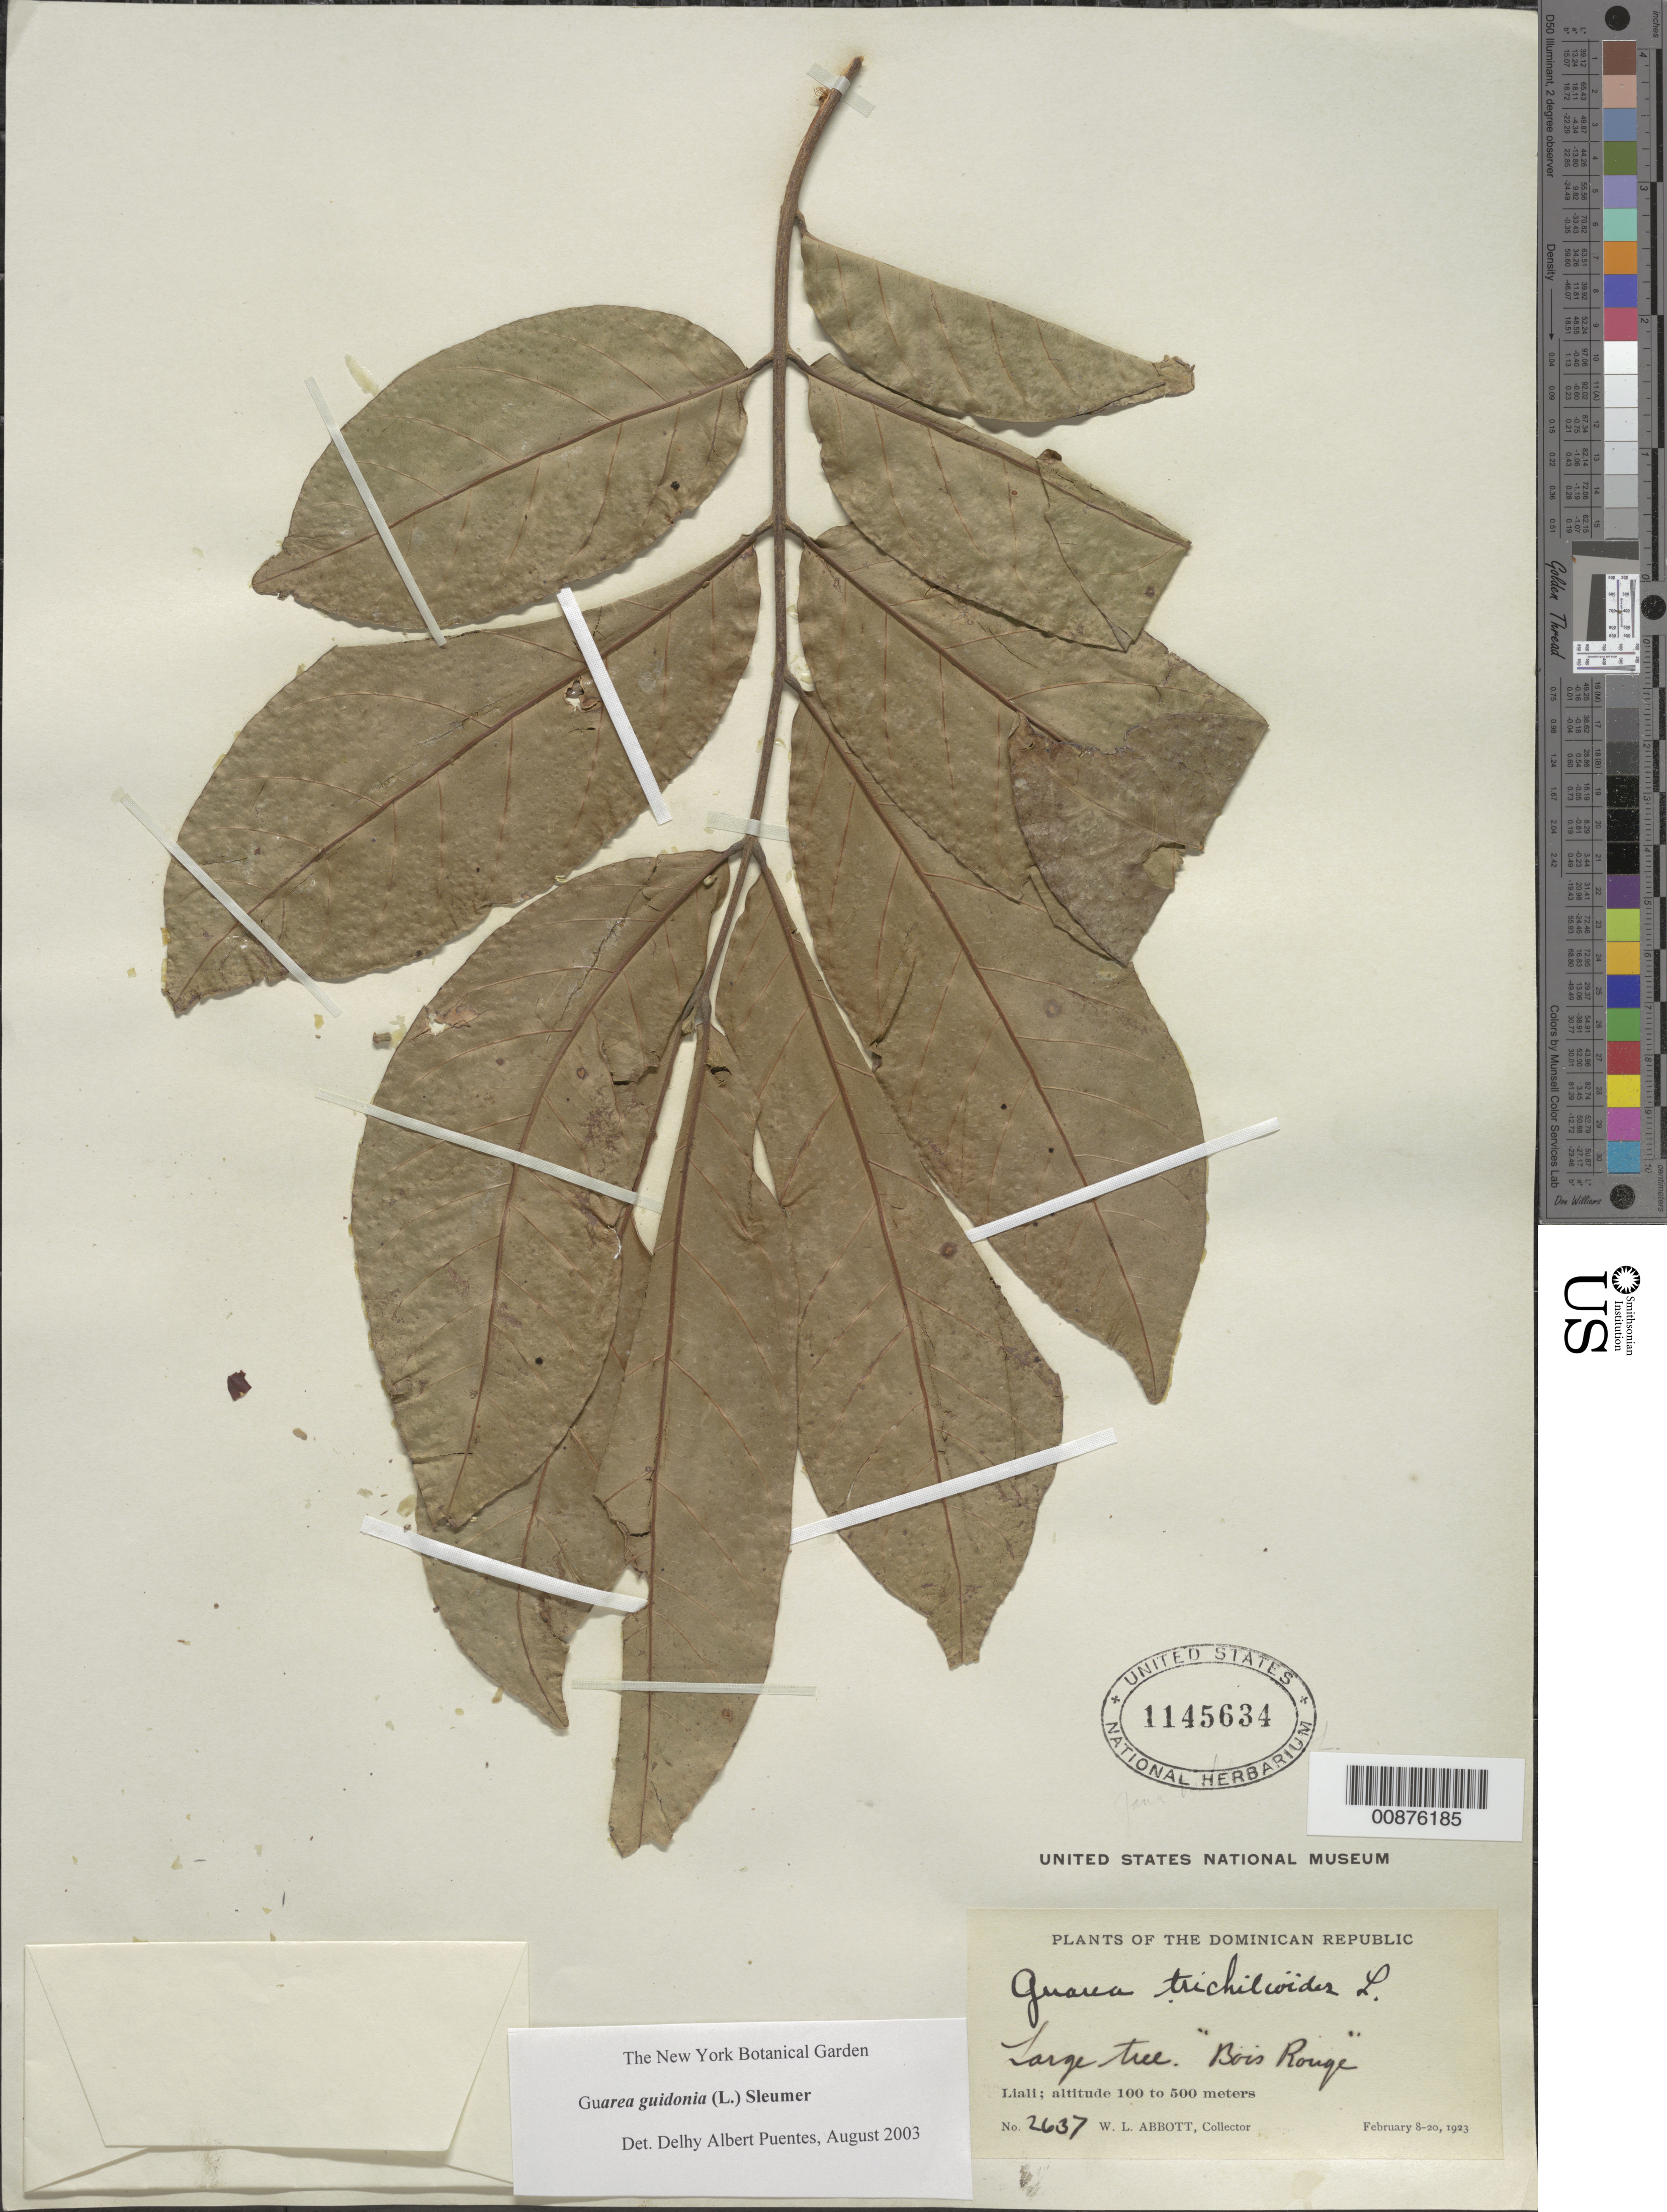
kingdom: Plantae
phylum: Tracheophyta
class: Magnoliopsida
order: Sapindales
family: Meliaceae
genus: Guarea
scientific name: Guarea guidonia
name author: (L.) Sleumer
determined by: Puentes, D. A.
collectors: W. L. Abbott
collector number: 2637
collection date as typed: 08 Feb 1923 to 20 Feb 1923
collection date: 1923-02-08/1923-02-20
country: Dominican Republic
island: Hispaniola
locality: Liali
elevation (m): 100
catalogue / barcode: US 1145634